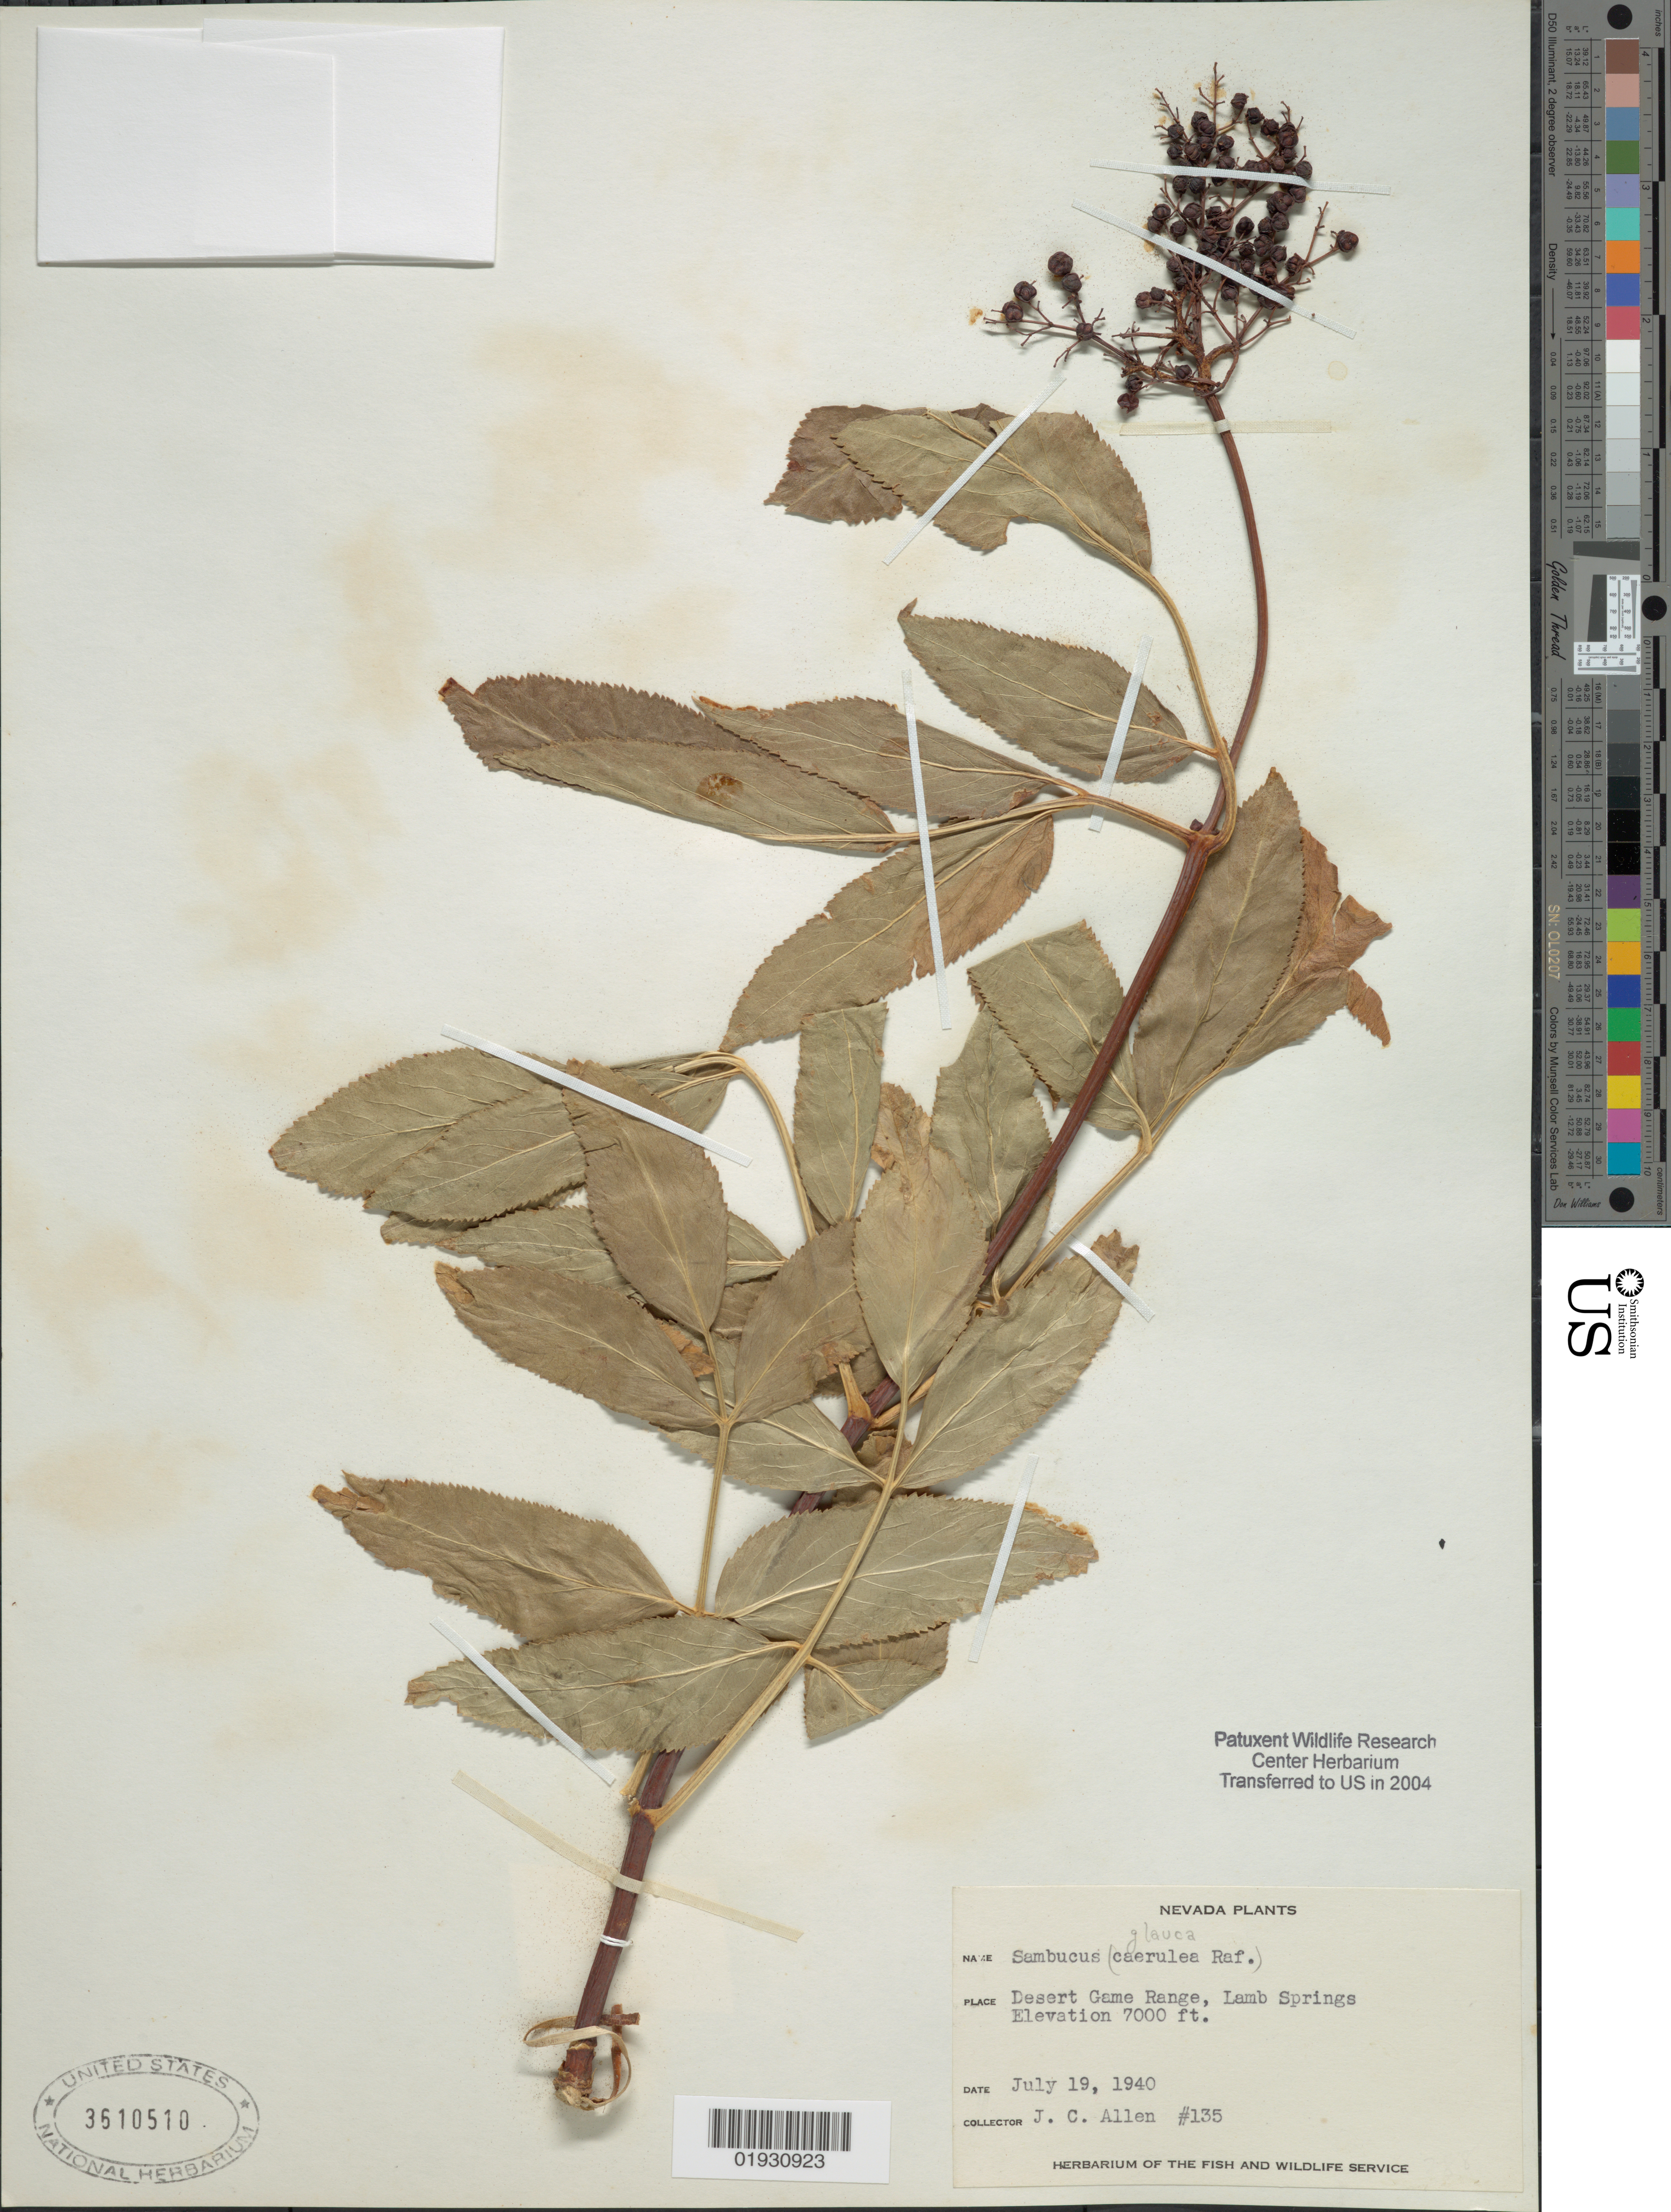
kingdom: Plantae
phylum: Tracheophyta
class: Magnoliopsida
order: Dipsacales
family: Viburnaceae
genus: Sambucus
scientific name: Sambucus glauca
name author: Nutt.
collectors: J. C. Allen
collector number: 135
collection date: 1940-07-19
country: United States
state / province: Nevada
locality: Desert Game Range, Lamb Springs.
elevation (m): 2134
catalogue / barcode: US 3610510